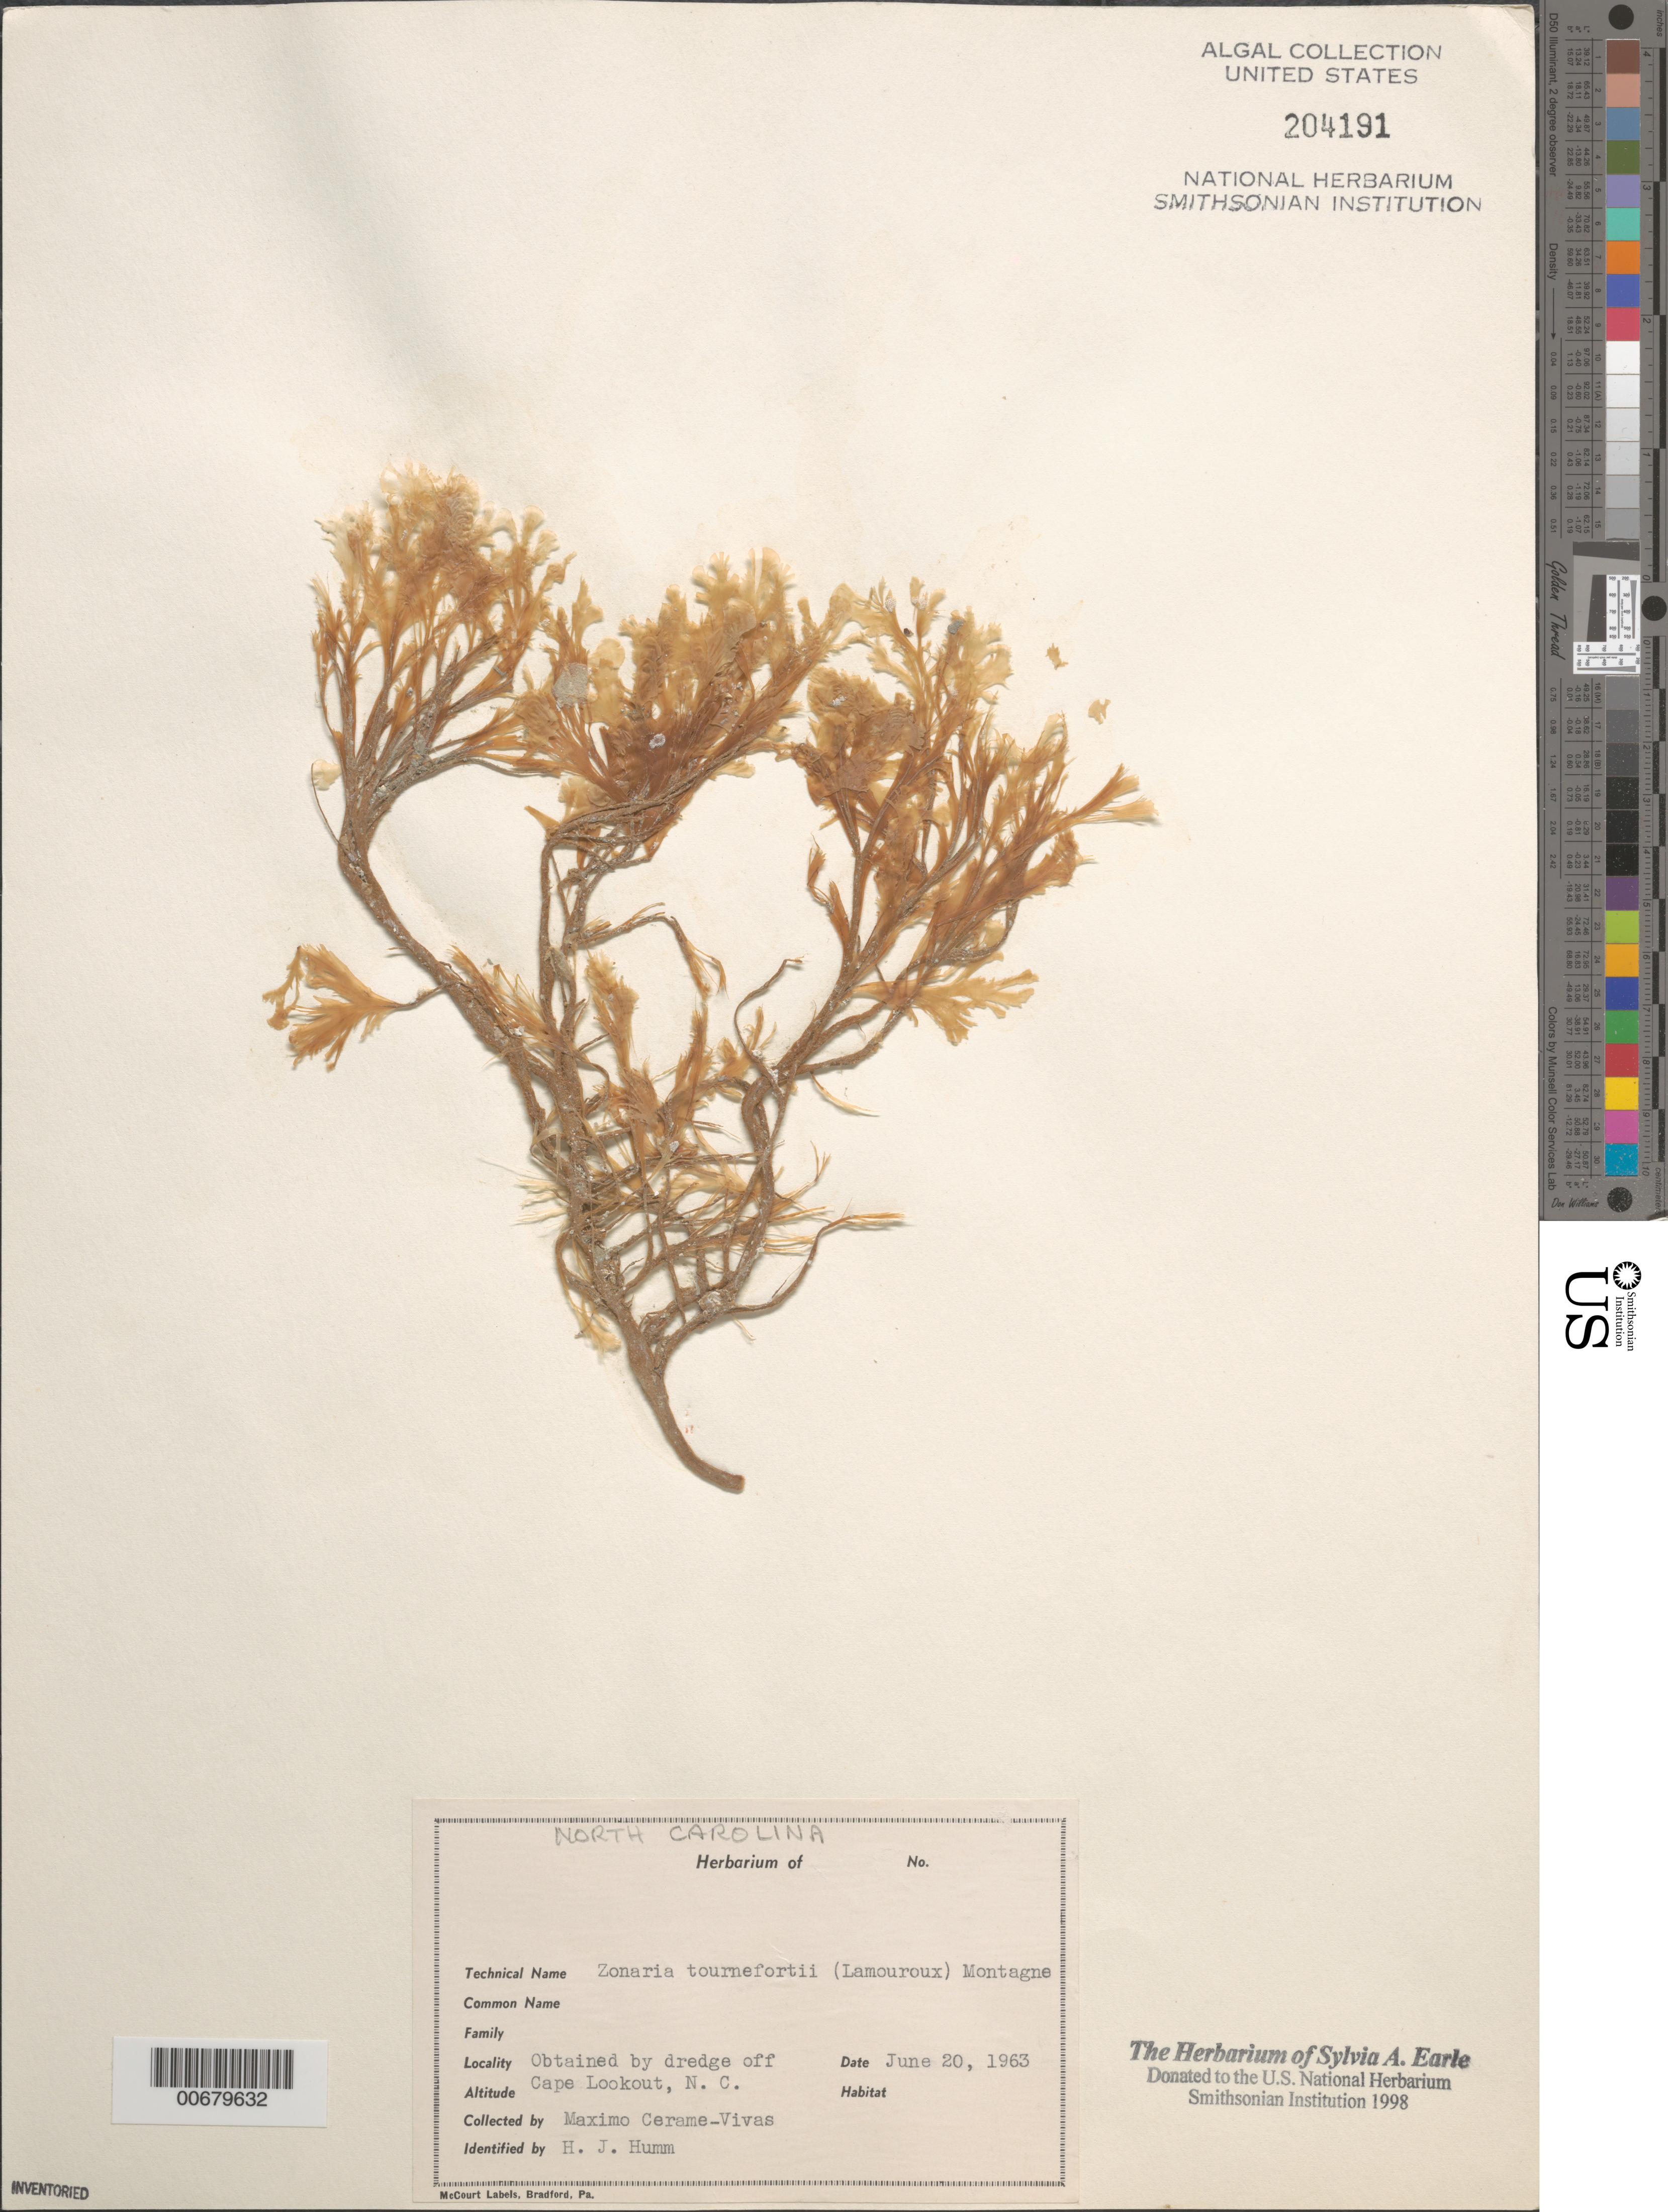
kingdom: Chromista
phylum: Ochrophyta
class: Phaeophyceae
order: Dictyotales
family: Dictyotaceae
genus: Zonaria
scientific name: Zonaria tournefortii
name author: (J.V.Lamouroux) Mont.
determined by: Humm, Harold J.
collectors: M. Cerame-Vivas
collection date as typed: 20 Jun 1963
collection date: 1963-06-20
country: United States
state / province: North Carolina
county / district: Carteret County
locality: Off Cape Lookout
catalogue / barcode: US 204191